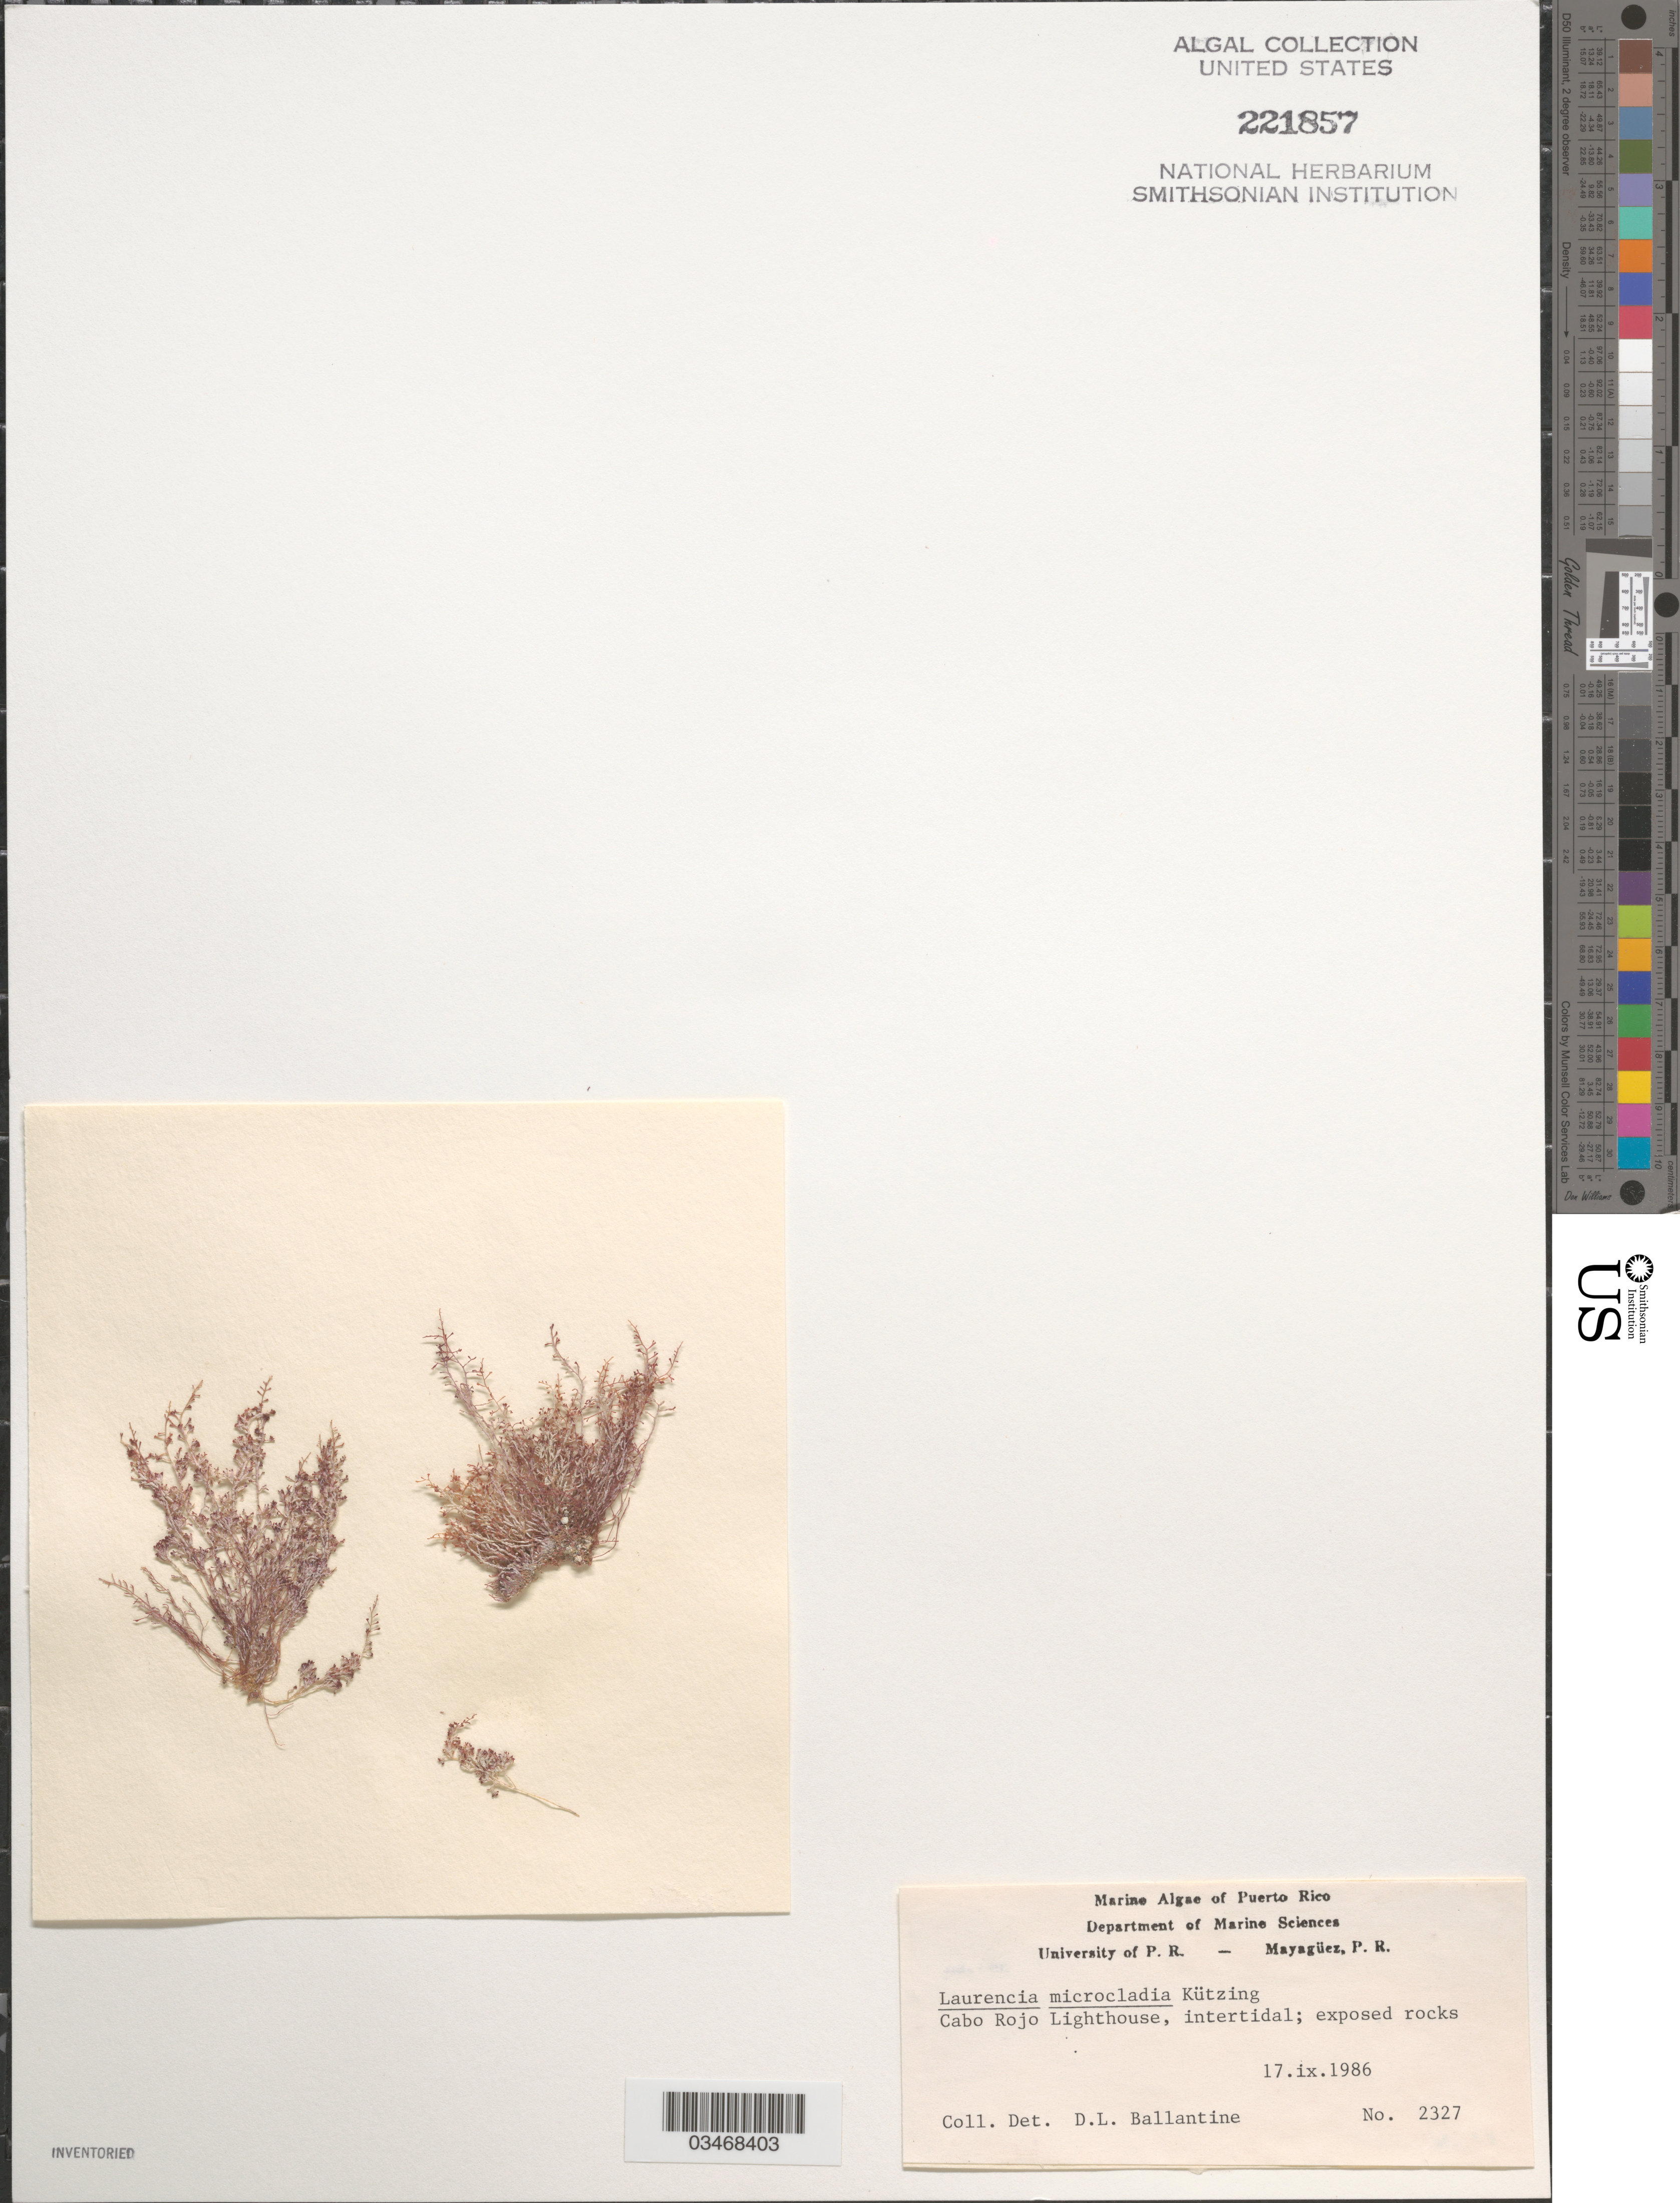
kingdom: Plantae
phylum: Rhodophyta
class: Florideophyceae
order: Ceramiales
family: Rhodomelaceae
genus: Laurencia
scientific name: Laurencia microcladia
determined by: Ballantine, D. L.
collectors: D.L. Ballantine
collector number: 2327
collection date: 1986-09-17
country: Puerto Rico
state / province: Cabo Rojo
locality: Cabo Rojo Lighthouse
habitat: Intertidal; exposed rocks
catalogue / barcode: US 221857